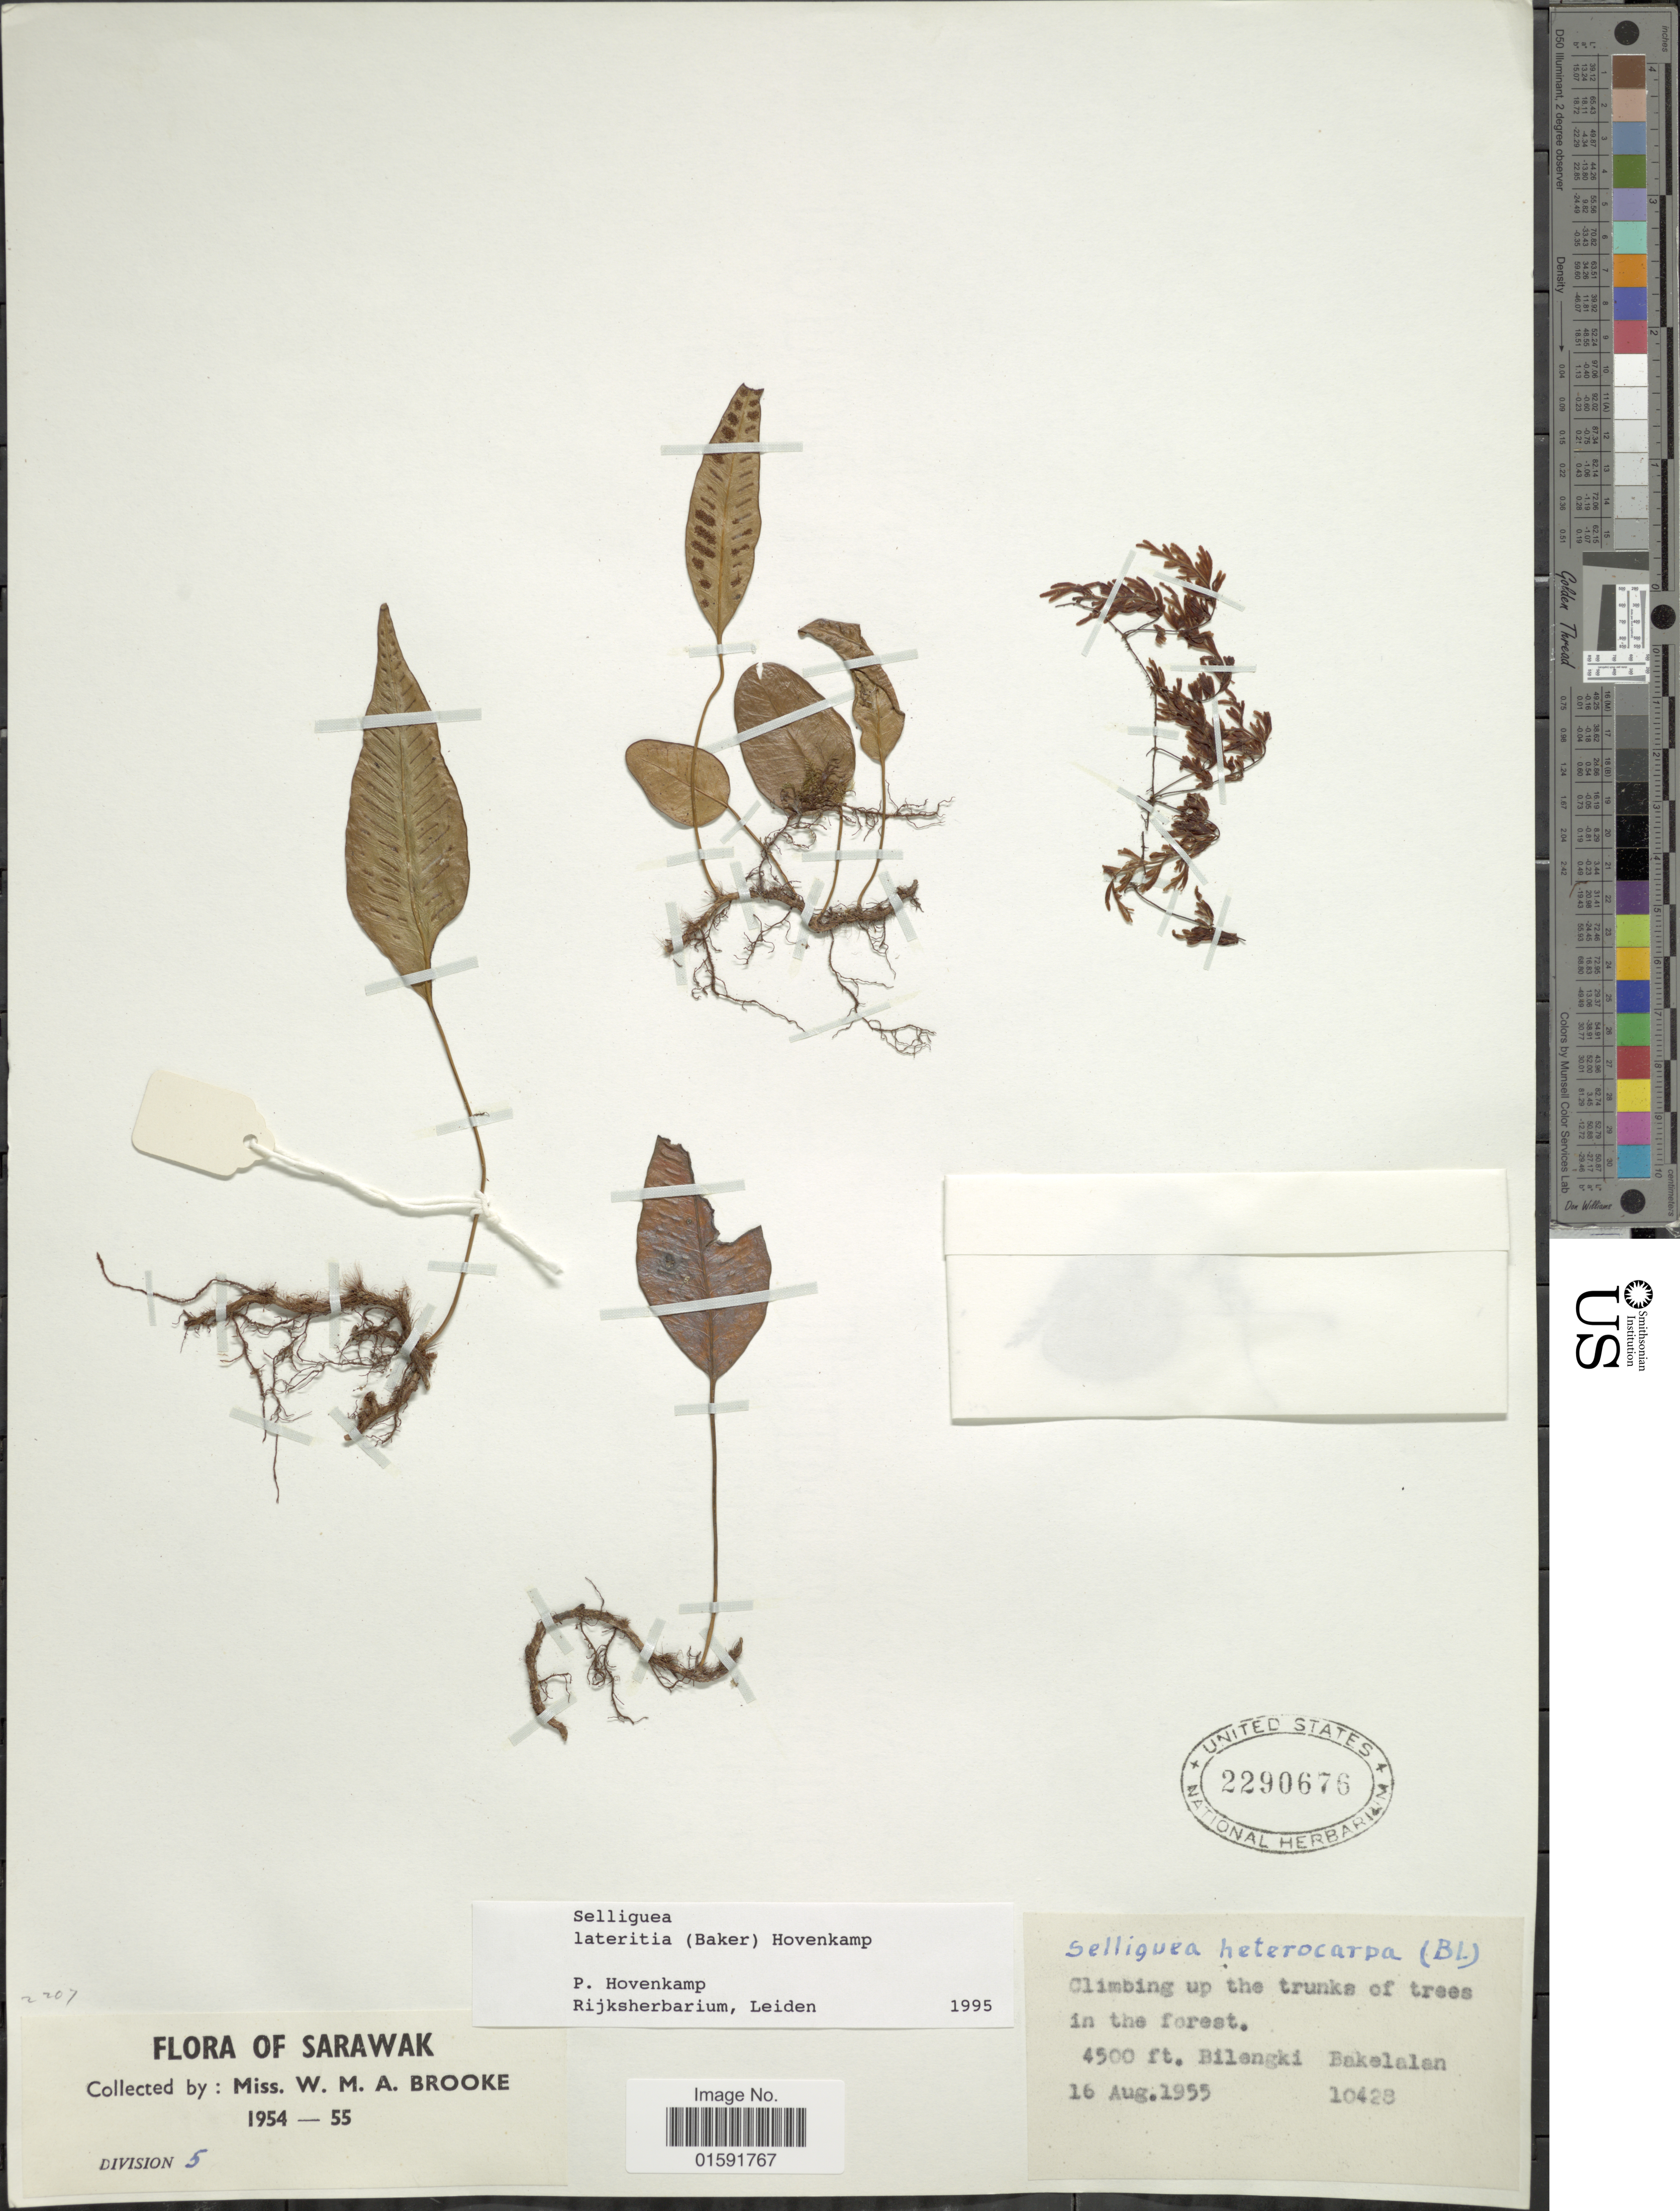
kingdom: Plantae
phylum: Tracheophyta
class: Polypodiopsida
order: Polypodiales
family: Polypodiaceae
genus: Selliguea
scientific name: Selliguea lateritia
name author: (Baker) Hovenkamp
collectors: W. Brooke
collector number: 10428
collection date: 1955-08-16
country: Malaysia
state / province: Sarawak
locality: Bilengki, Bakalalan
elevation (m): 1372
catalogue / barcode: US 2290676